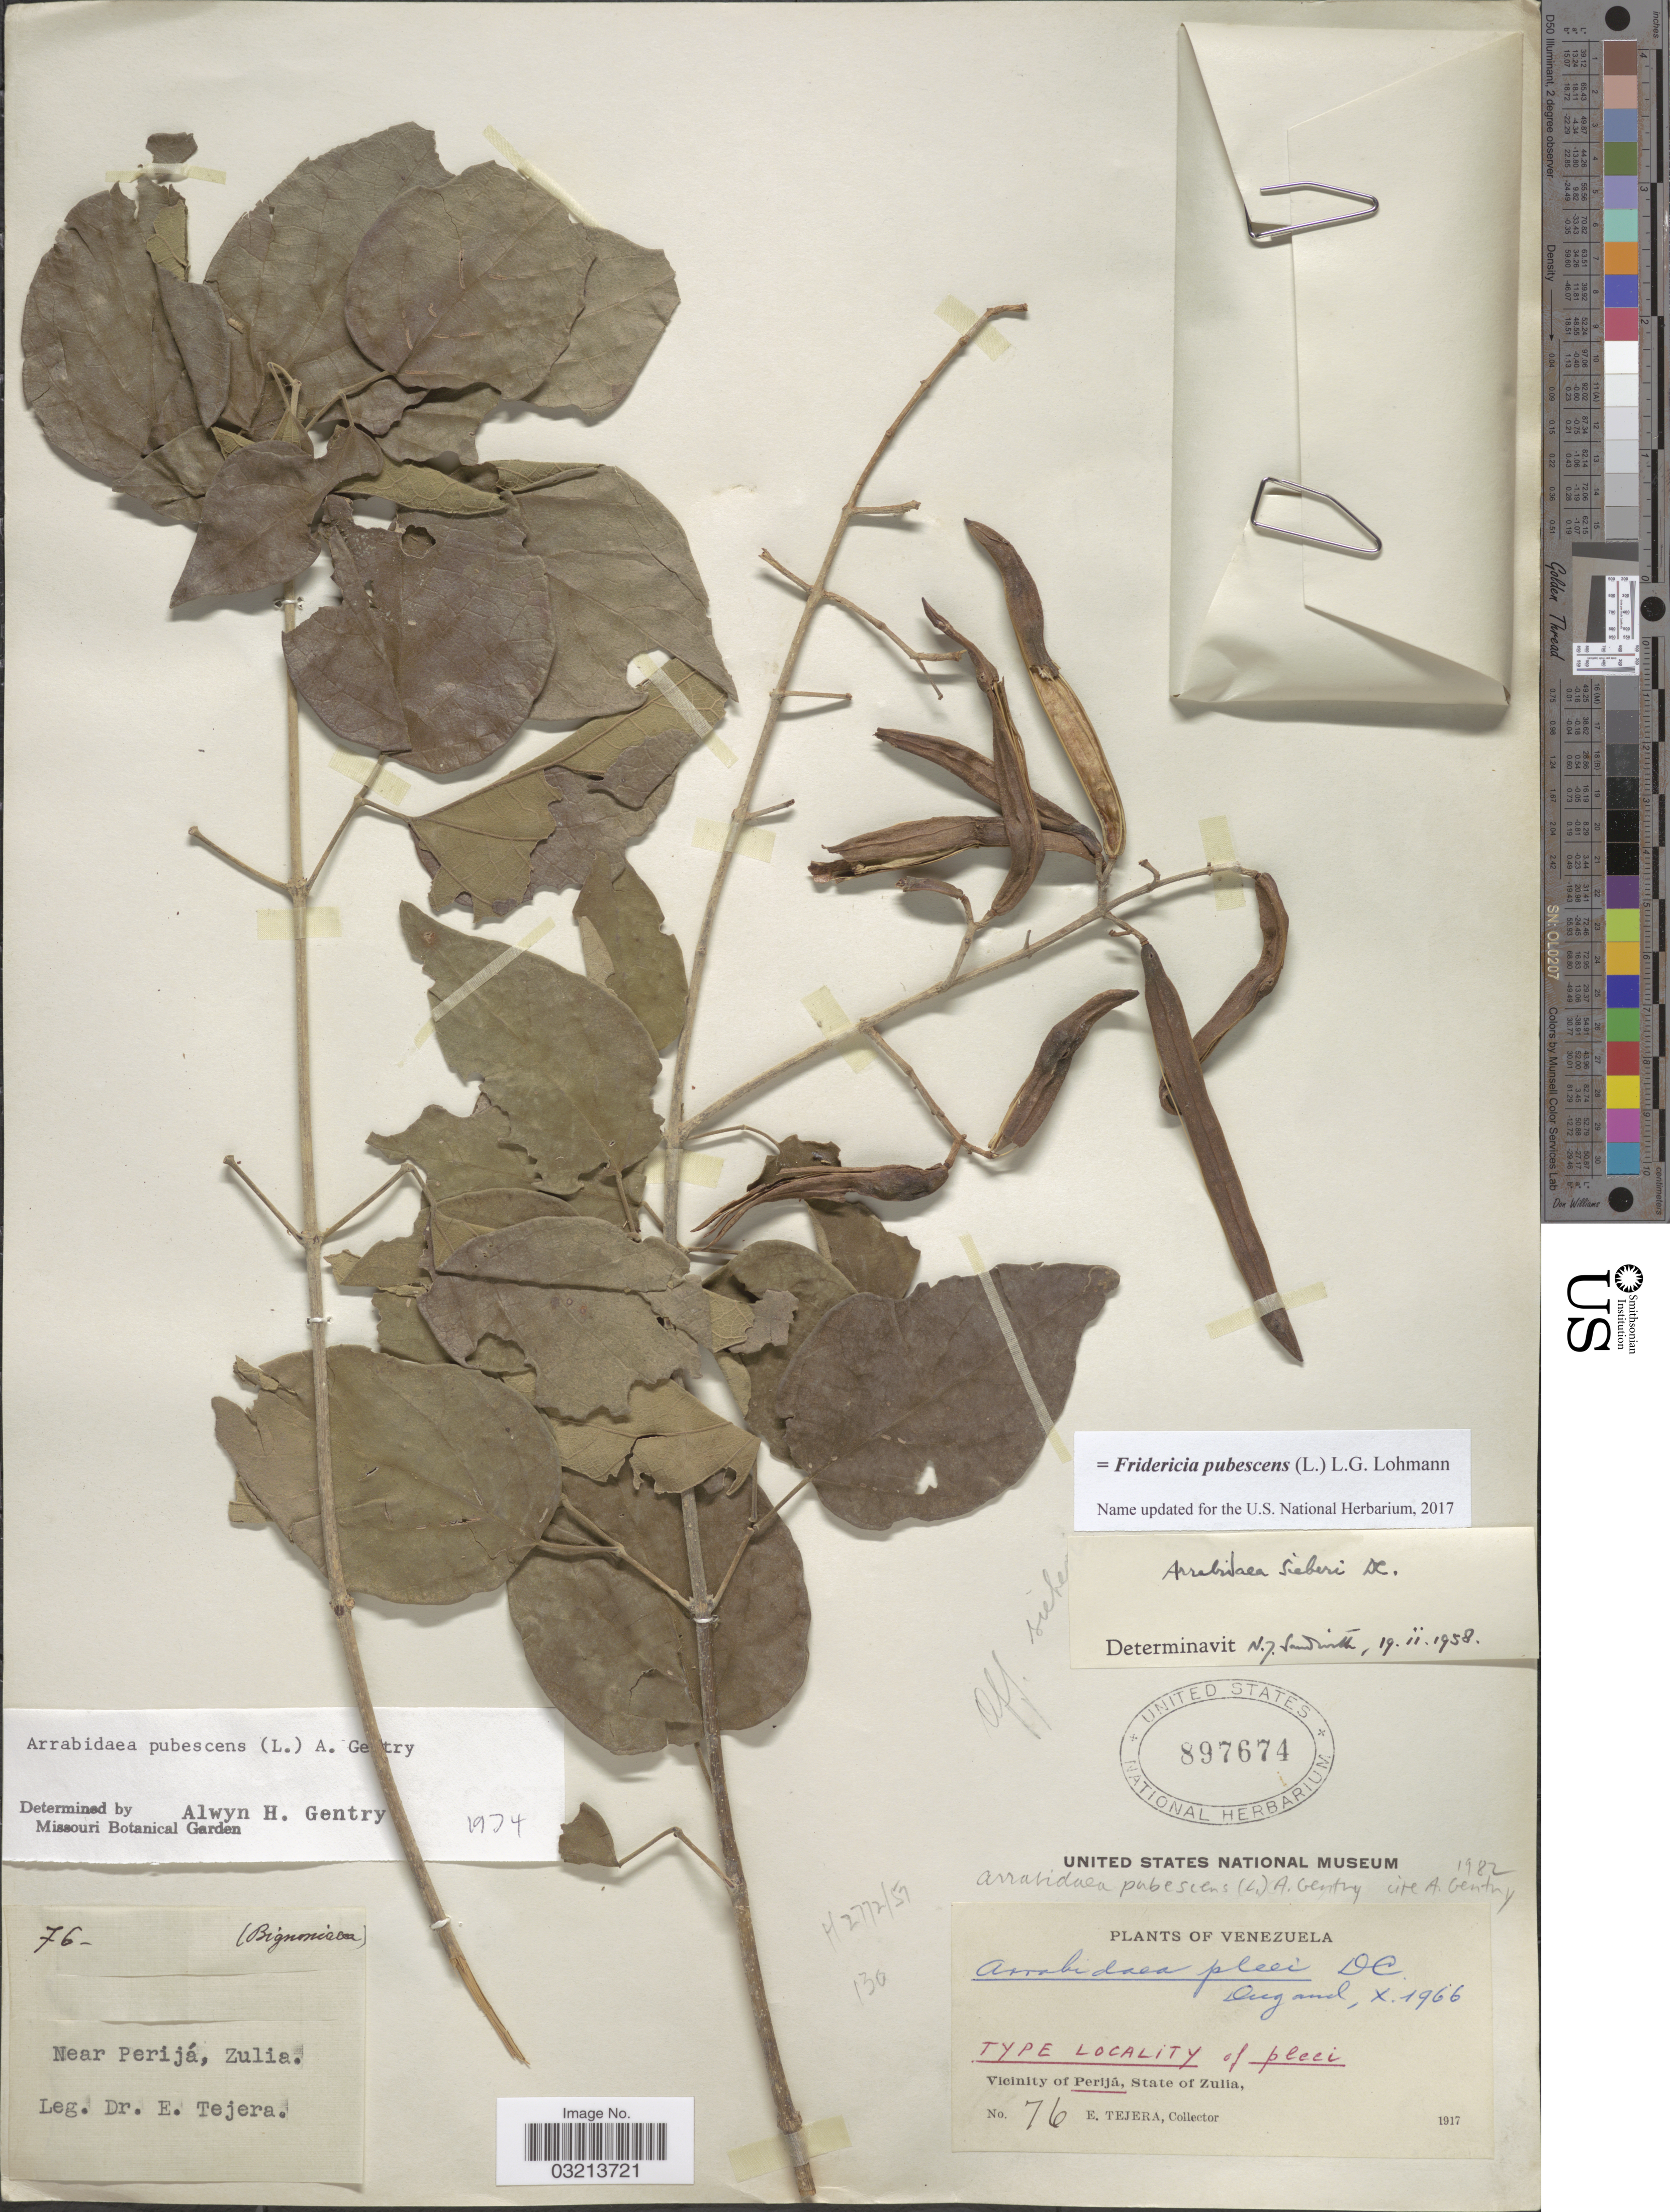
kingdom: Plantae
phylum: Tracheophyta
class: Magnoliopsida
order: Lamiales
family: Bignoniaceae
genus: Fridericia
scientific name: Fridericia pubescens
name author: (L.) L.G. Lohmann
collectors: E. Tejera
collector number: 76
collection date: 1917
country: Venezuela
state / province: Zulia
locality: Near Perijá. Vicinity of Perijá.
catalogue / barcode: US 897674